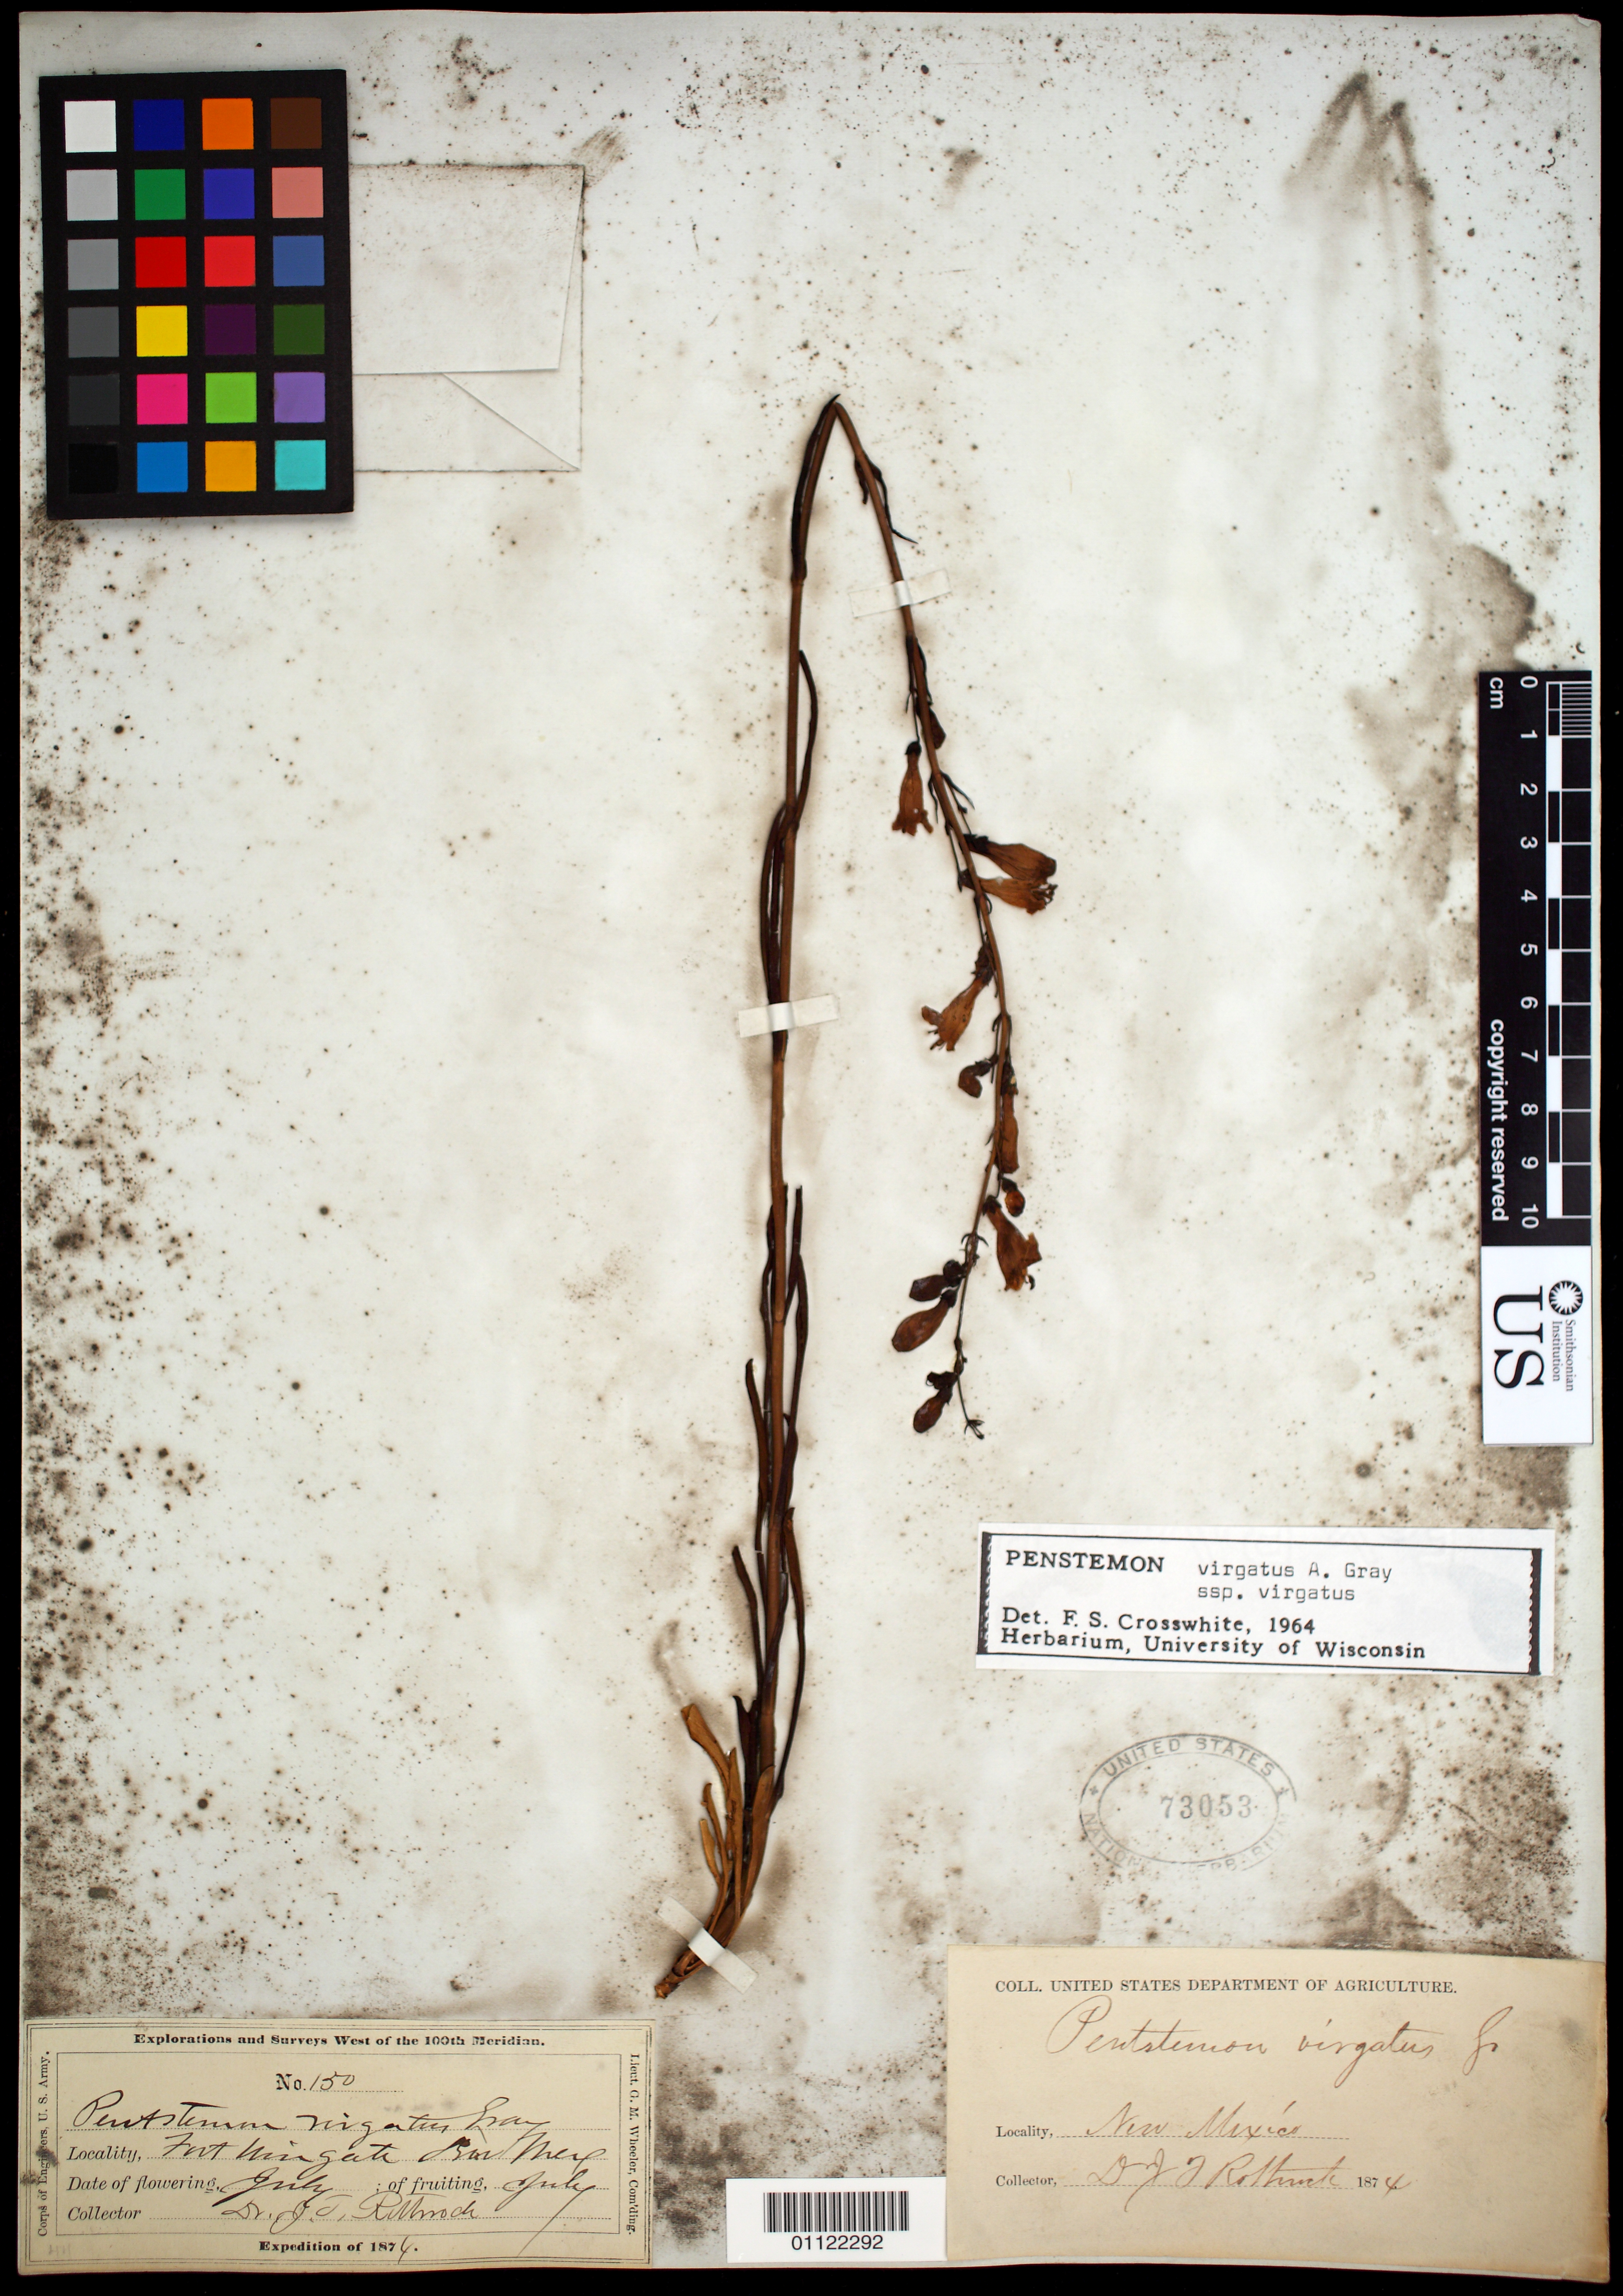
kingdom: Plantae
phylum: Tracheophyta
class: Magnoliopsida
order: Lamiales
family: Plantaginaceae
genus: Penstemon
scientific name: Penstemon virgatus subsp. virgatus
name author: A. Gray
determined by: Crosswhite, F. S.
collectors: J. T. Rothrock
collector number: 150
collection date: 1874-07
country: United States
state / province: New Mexico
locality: Fort Wingate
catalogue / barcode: US 73053